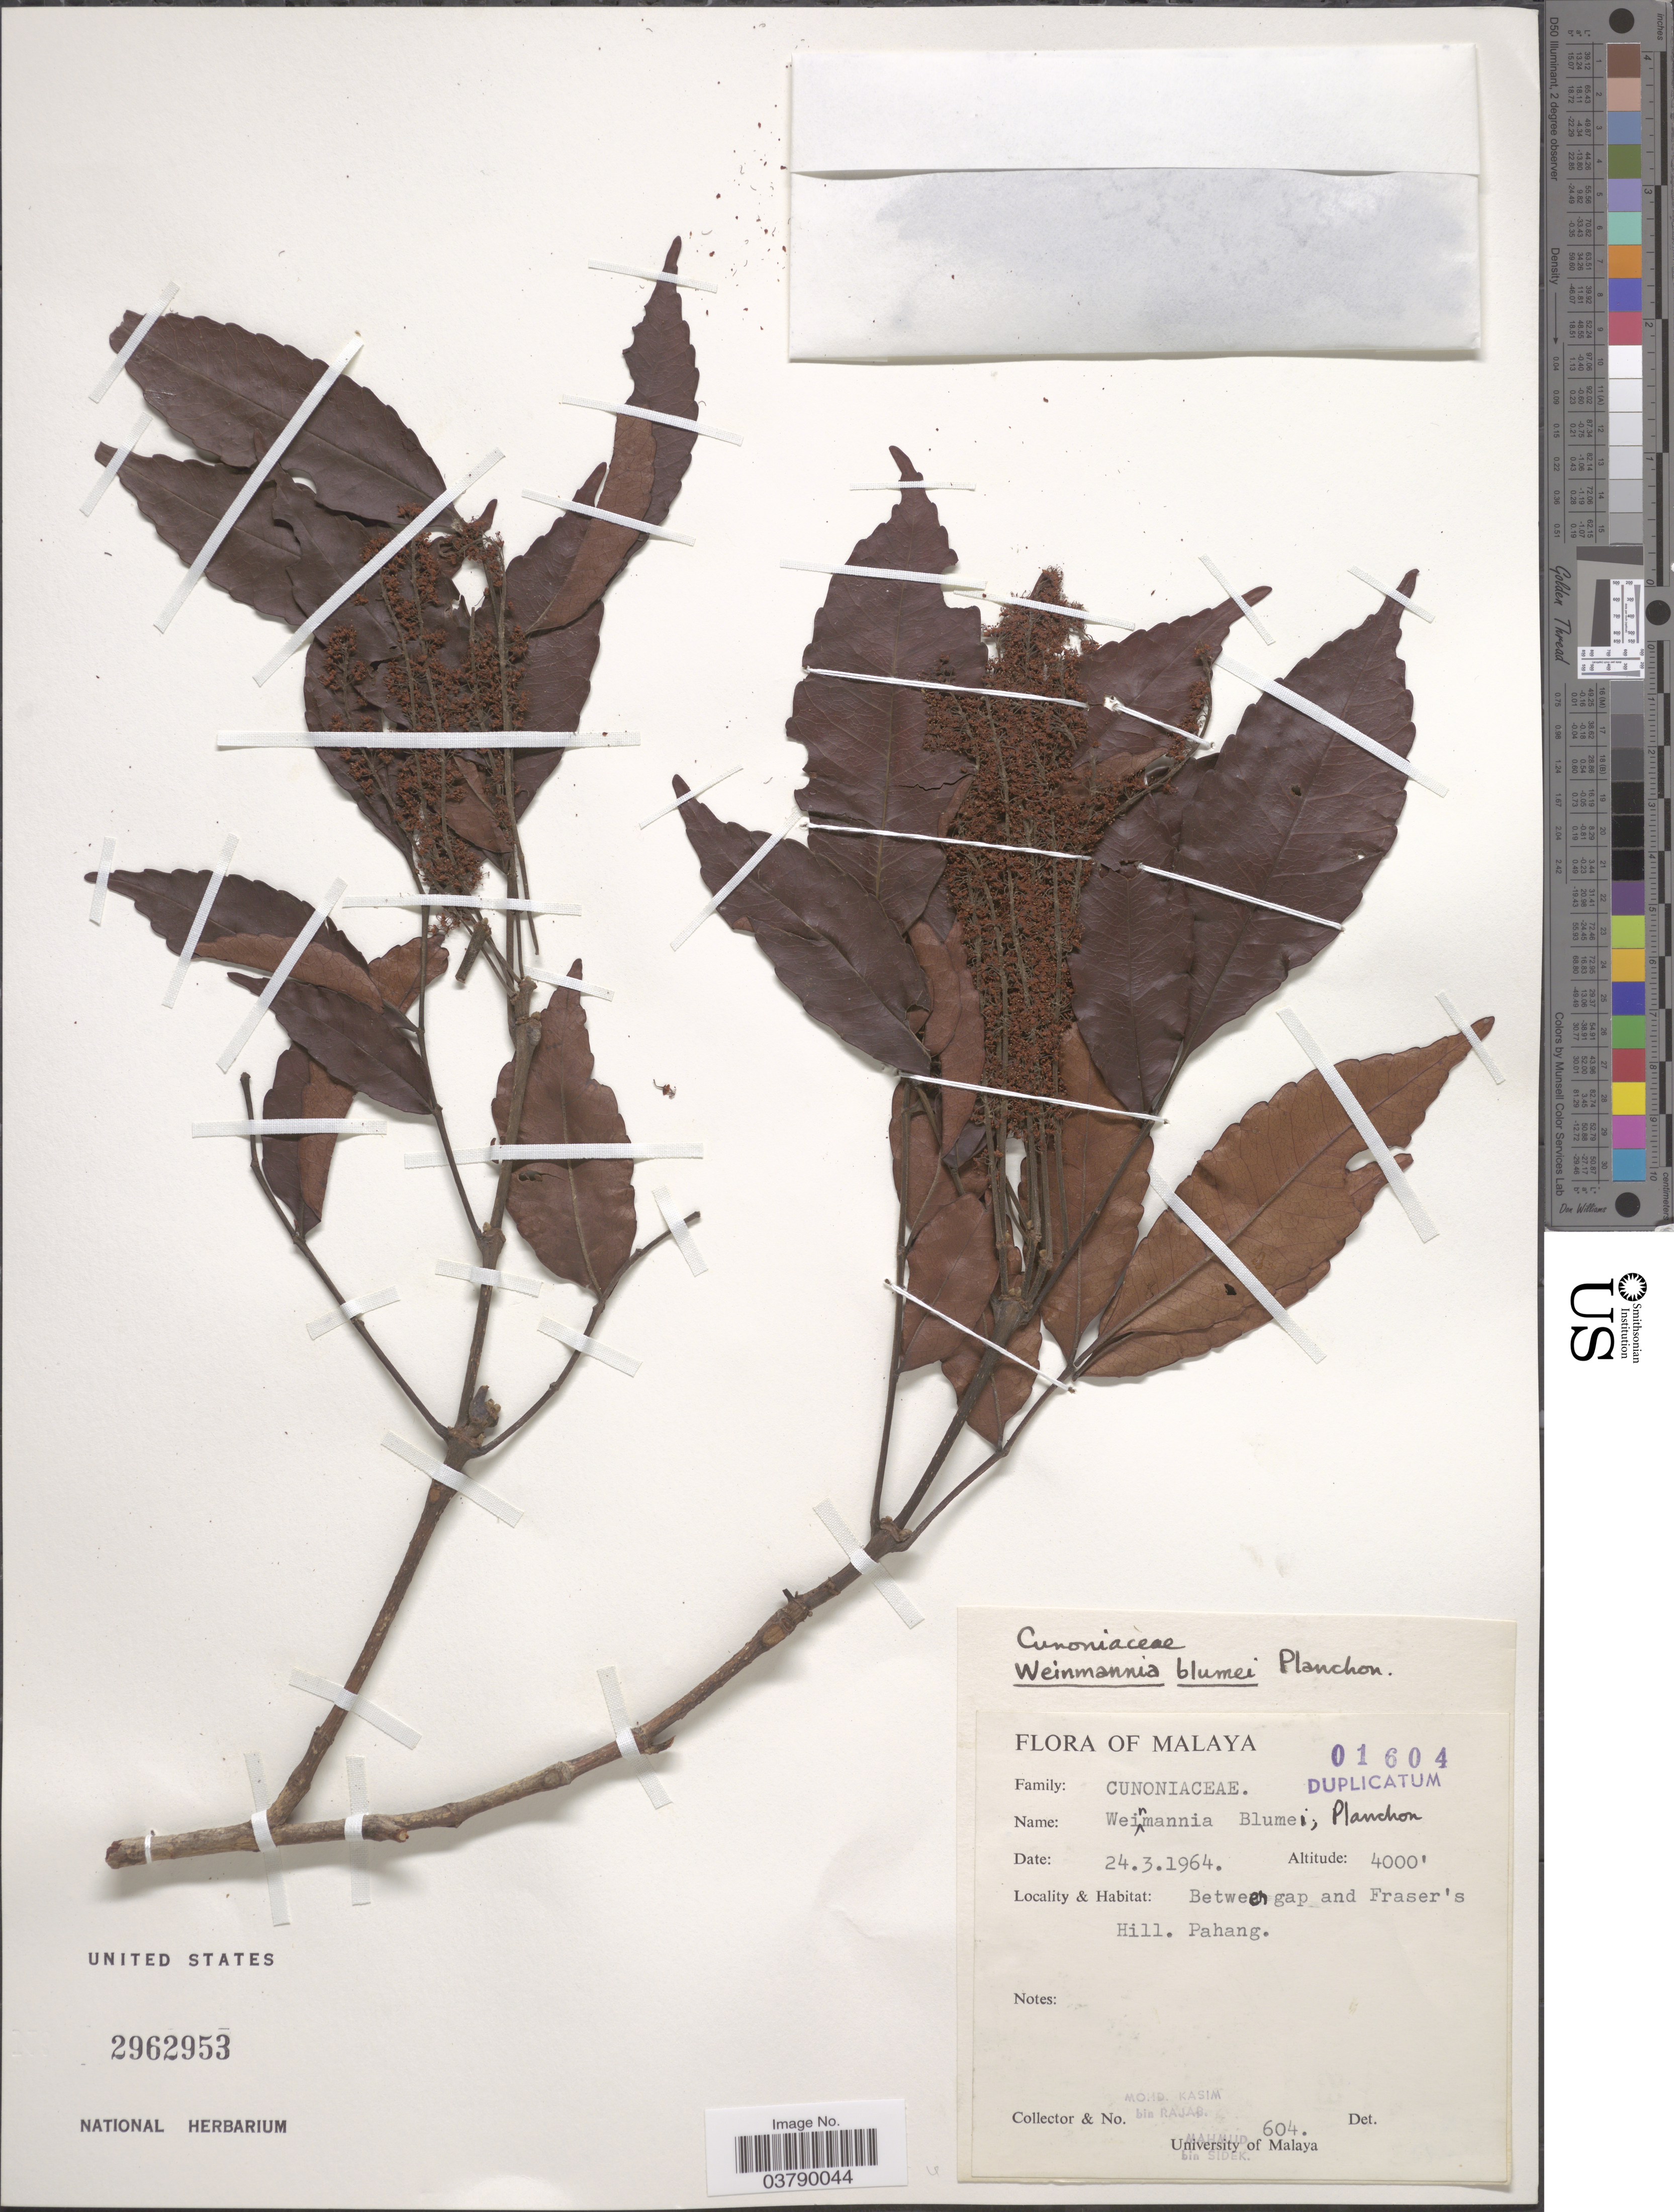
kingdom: Plantae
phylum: Tracheophyta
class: Magnoliopsida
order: Oxalidales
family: Cunoniaceae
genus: Pterophylla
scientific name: Pterophylla fraxinea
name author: D. Don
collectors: Mohd. Kasim bin Rajab & M. Sidek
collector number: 604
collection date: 1964-03-24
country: Malaysia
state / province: Pahang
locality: Malaya. between gap and Fraser's Hill.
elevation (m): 1219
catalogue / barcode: US 2962953